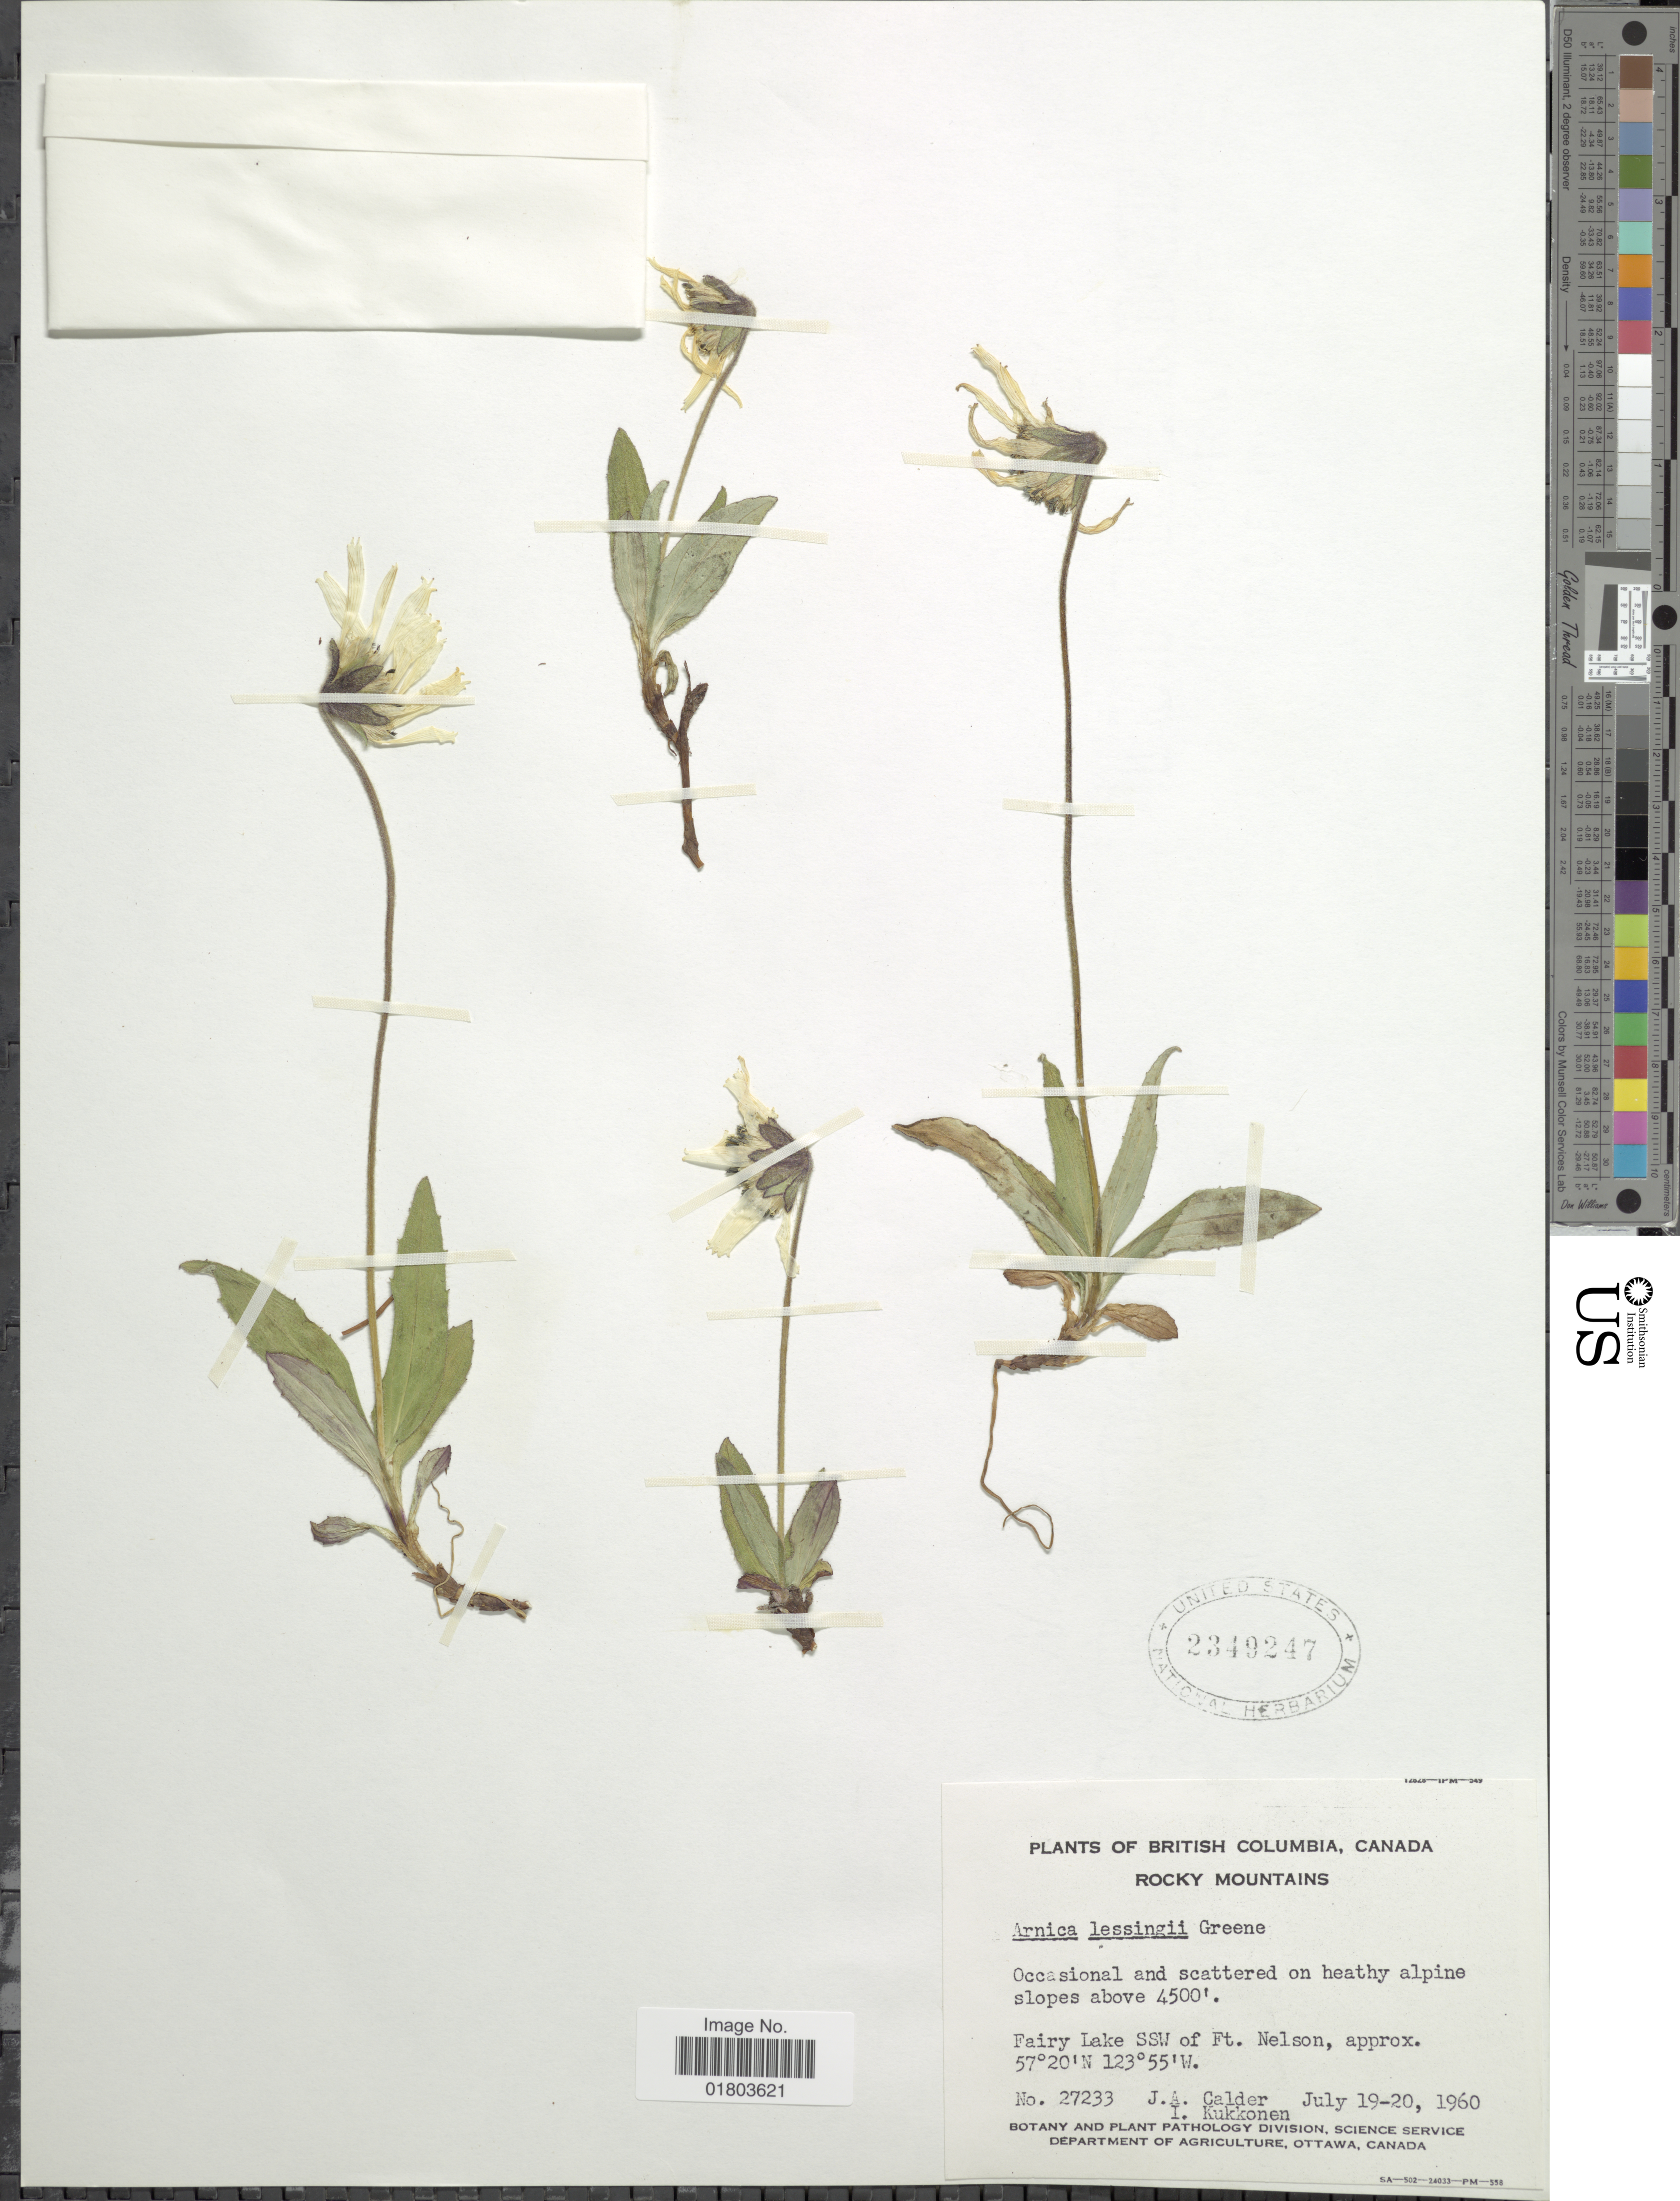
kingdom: Plantae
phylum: Tracheophyta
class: Magnoliopsida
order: Asterales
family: Asteraceae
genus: Arnica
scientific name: Arnica lessingii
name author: (Torr. & A. Gray) Greene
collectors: J. A. Calder & I. Kukkonen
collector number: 27233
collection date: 1960-07-19/1960-07-20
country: Canada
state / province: British Columbia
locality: Rocky Mountains, Occasional and scattered on heathy alpine slopes, Fairy Lake SSW of Ft Nelson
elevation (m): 1372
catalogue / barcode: US 2349247